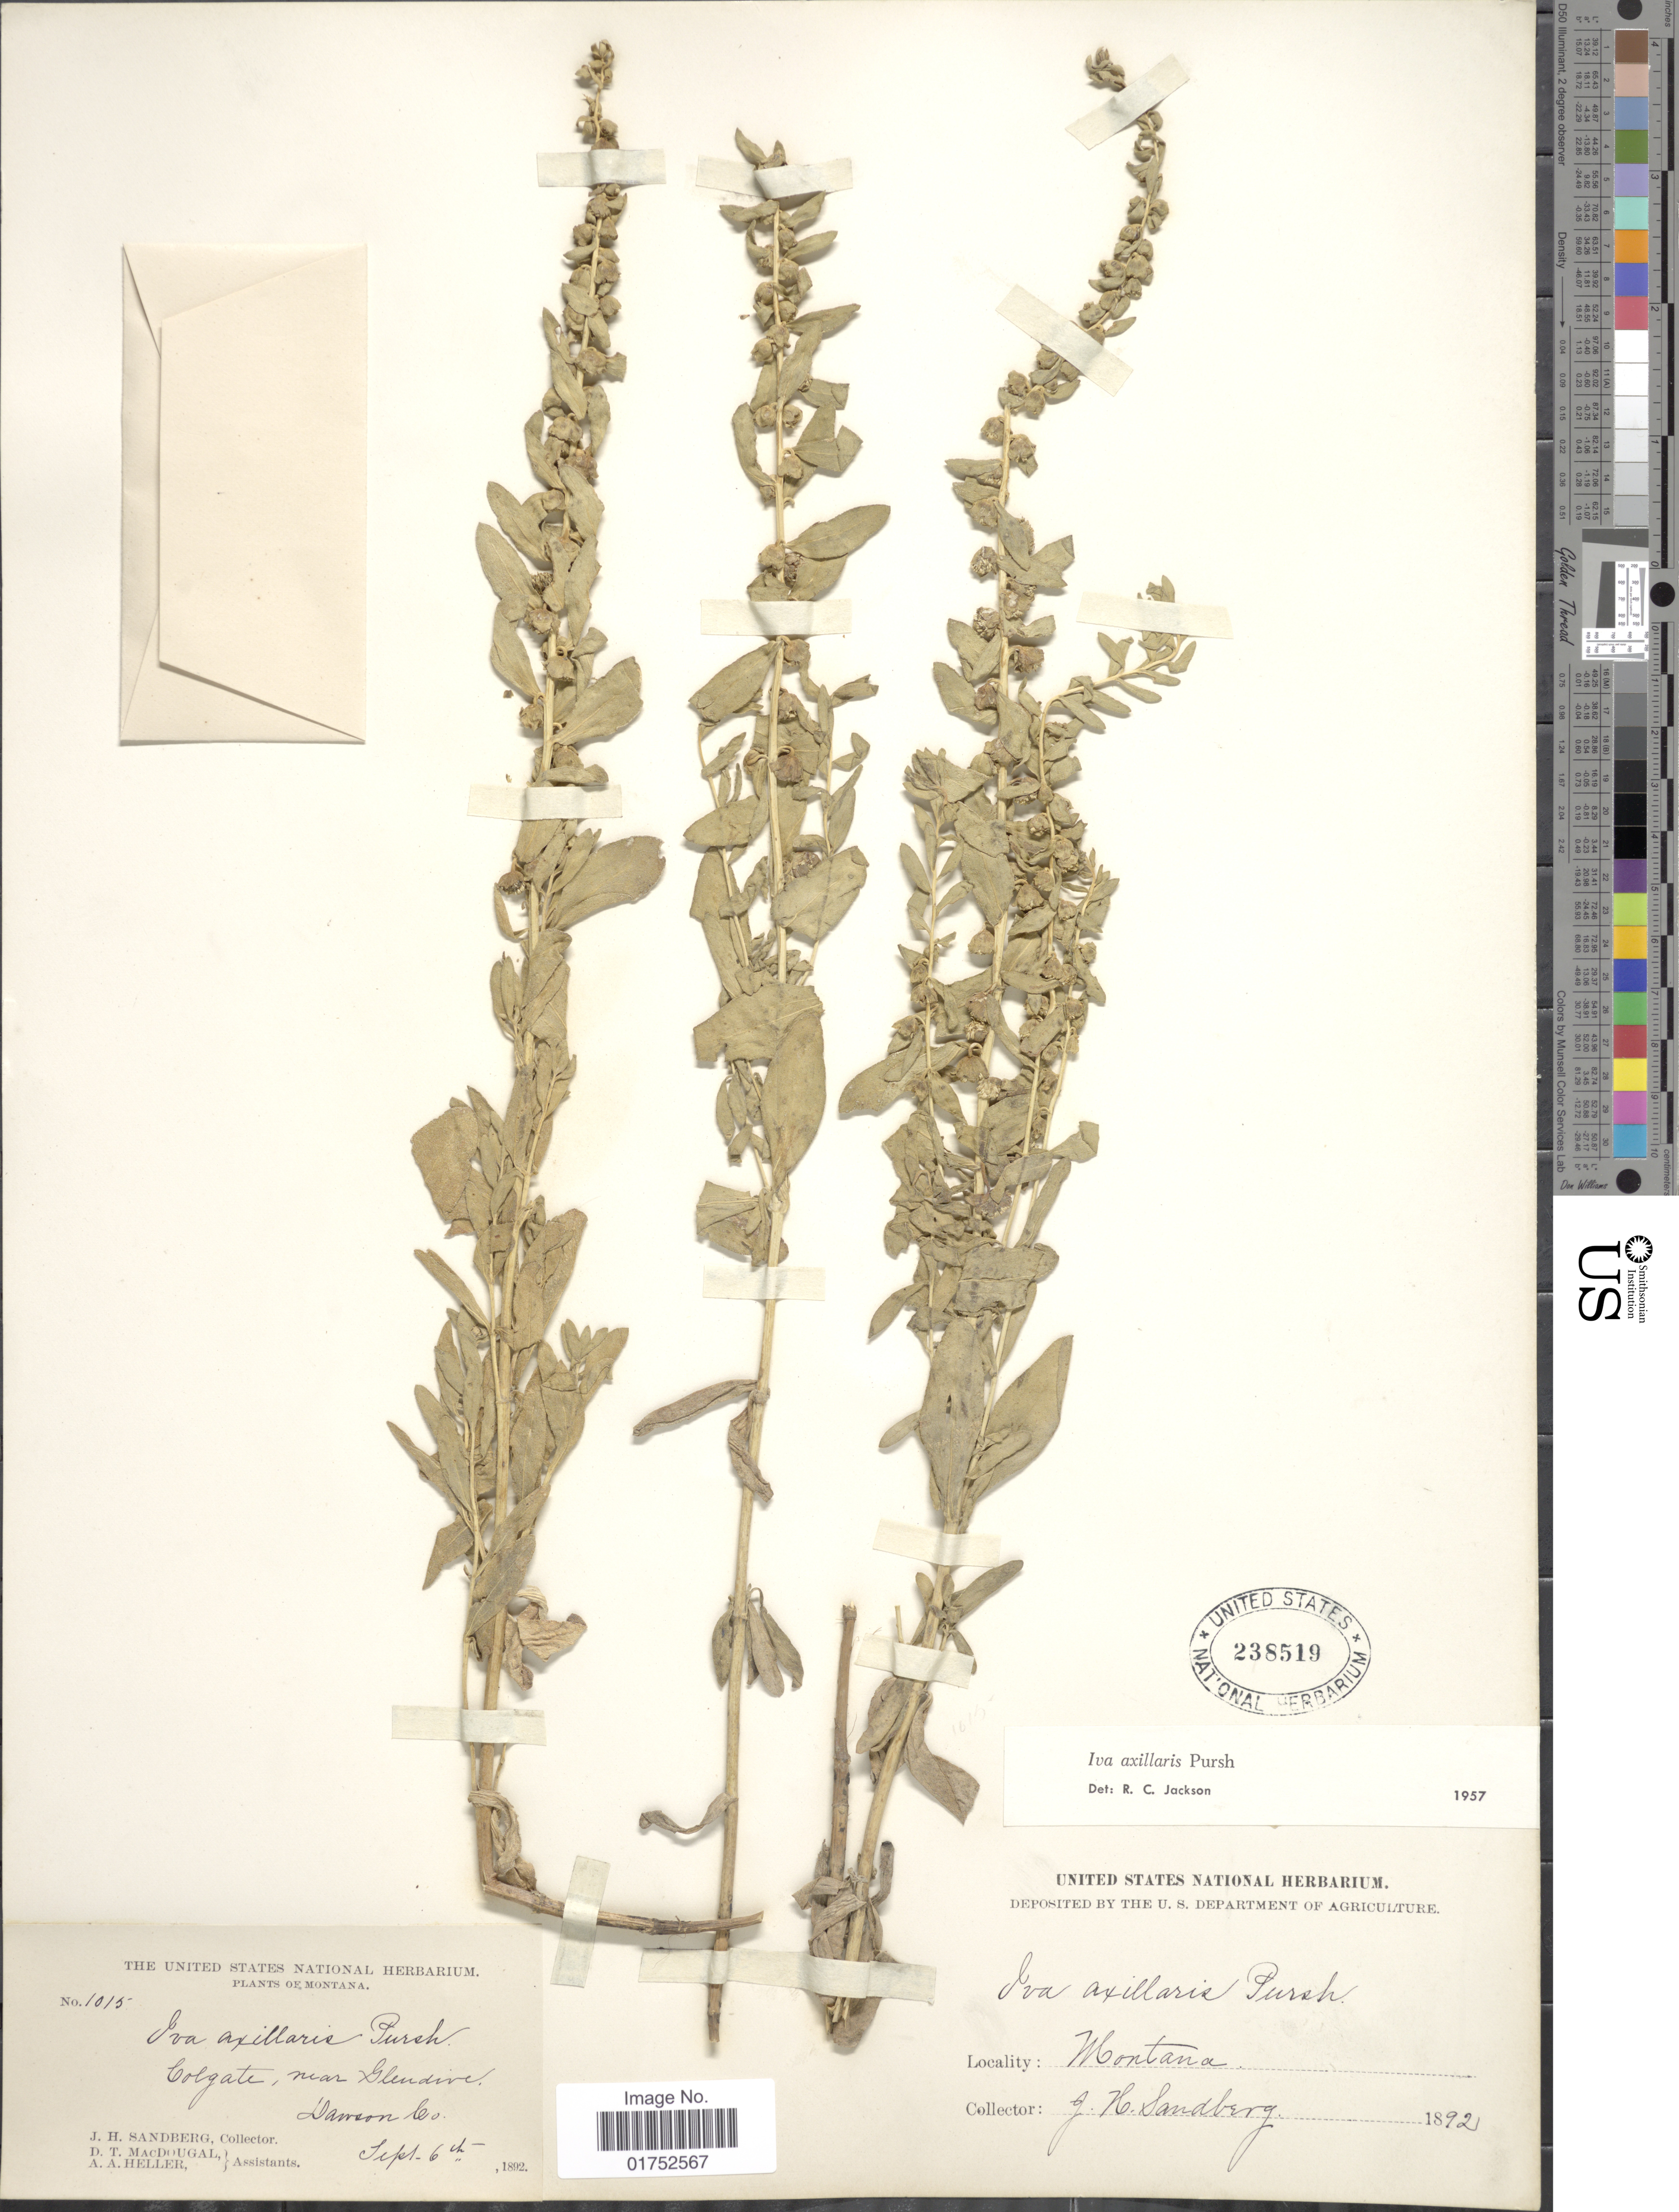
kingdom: Plantae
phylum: Tracheophyta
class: Magnoliopsida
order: Asterales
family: Asteraceae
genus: Iva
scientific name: Iva axillaris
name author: Pursh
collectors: J. H. Sandberg, D. T. MacDougal & A. A. Heller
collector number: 1015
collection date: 1892-09-06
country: United States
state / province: Montana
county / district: Dawson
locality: Colgate, near Glendive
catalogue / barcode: US 238519